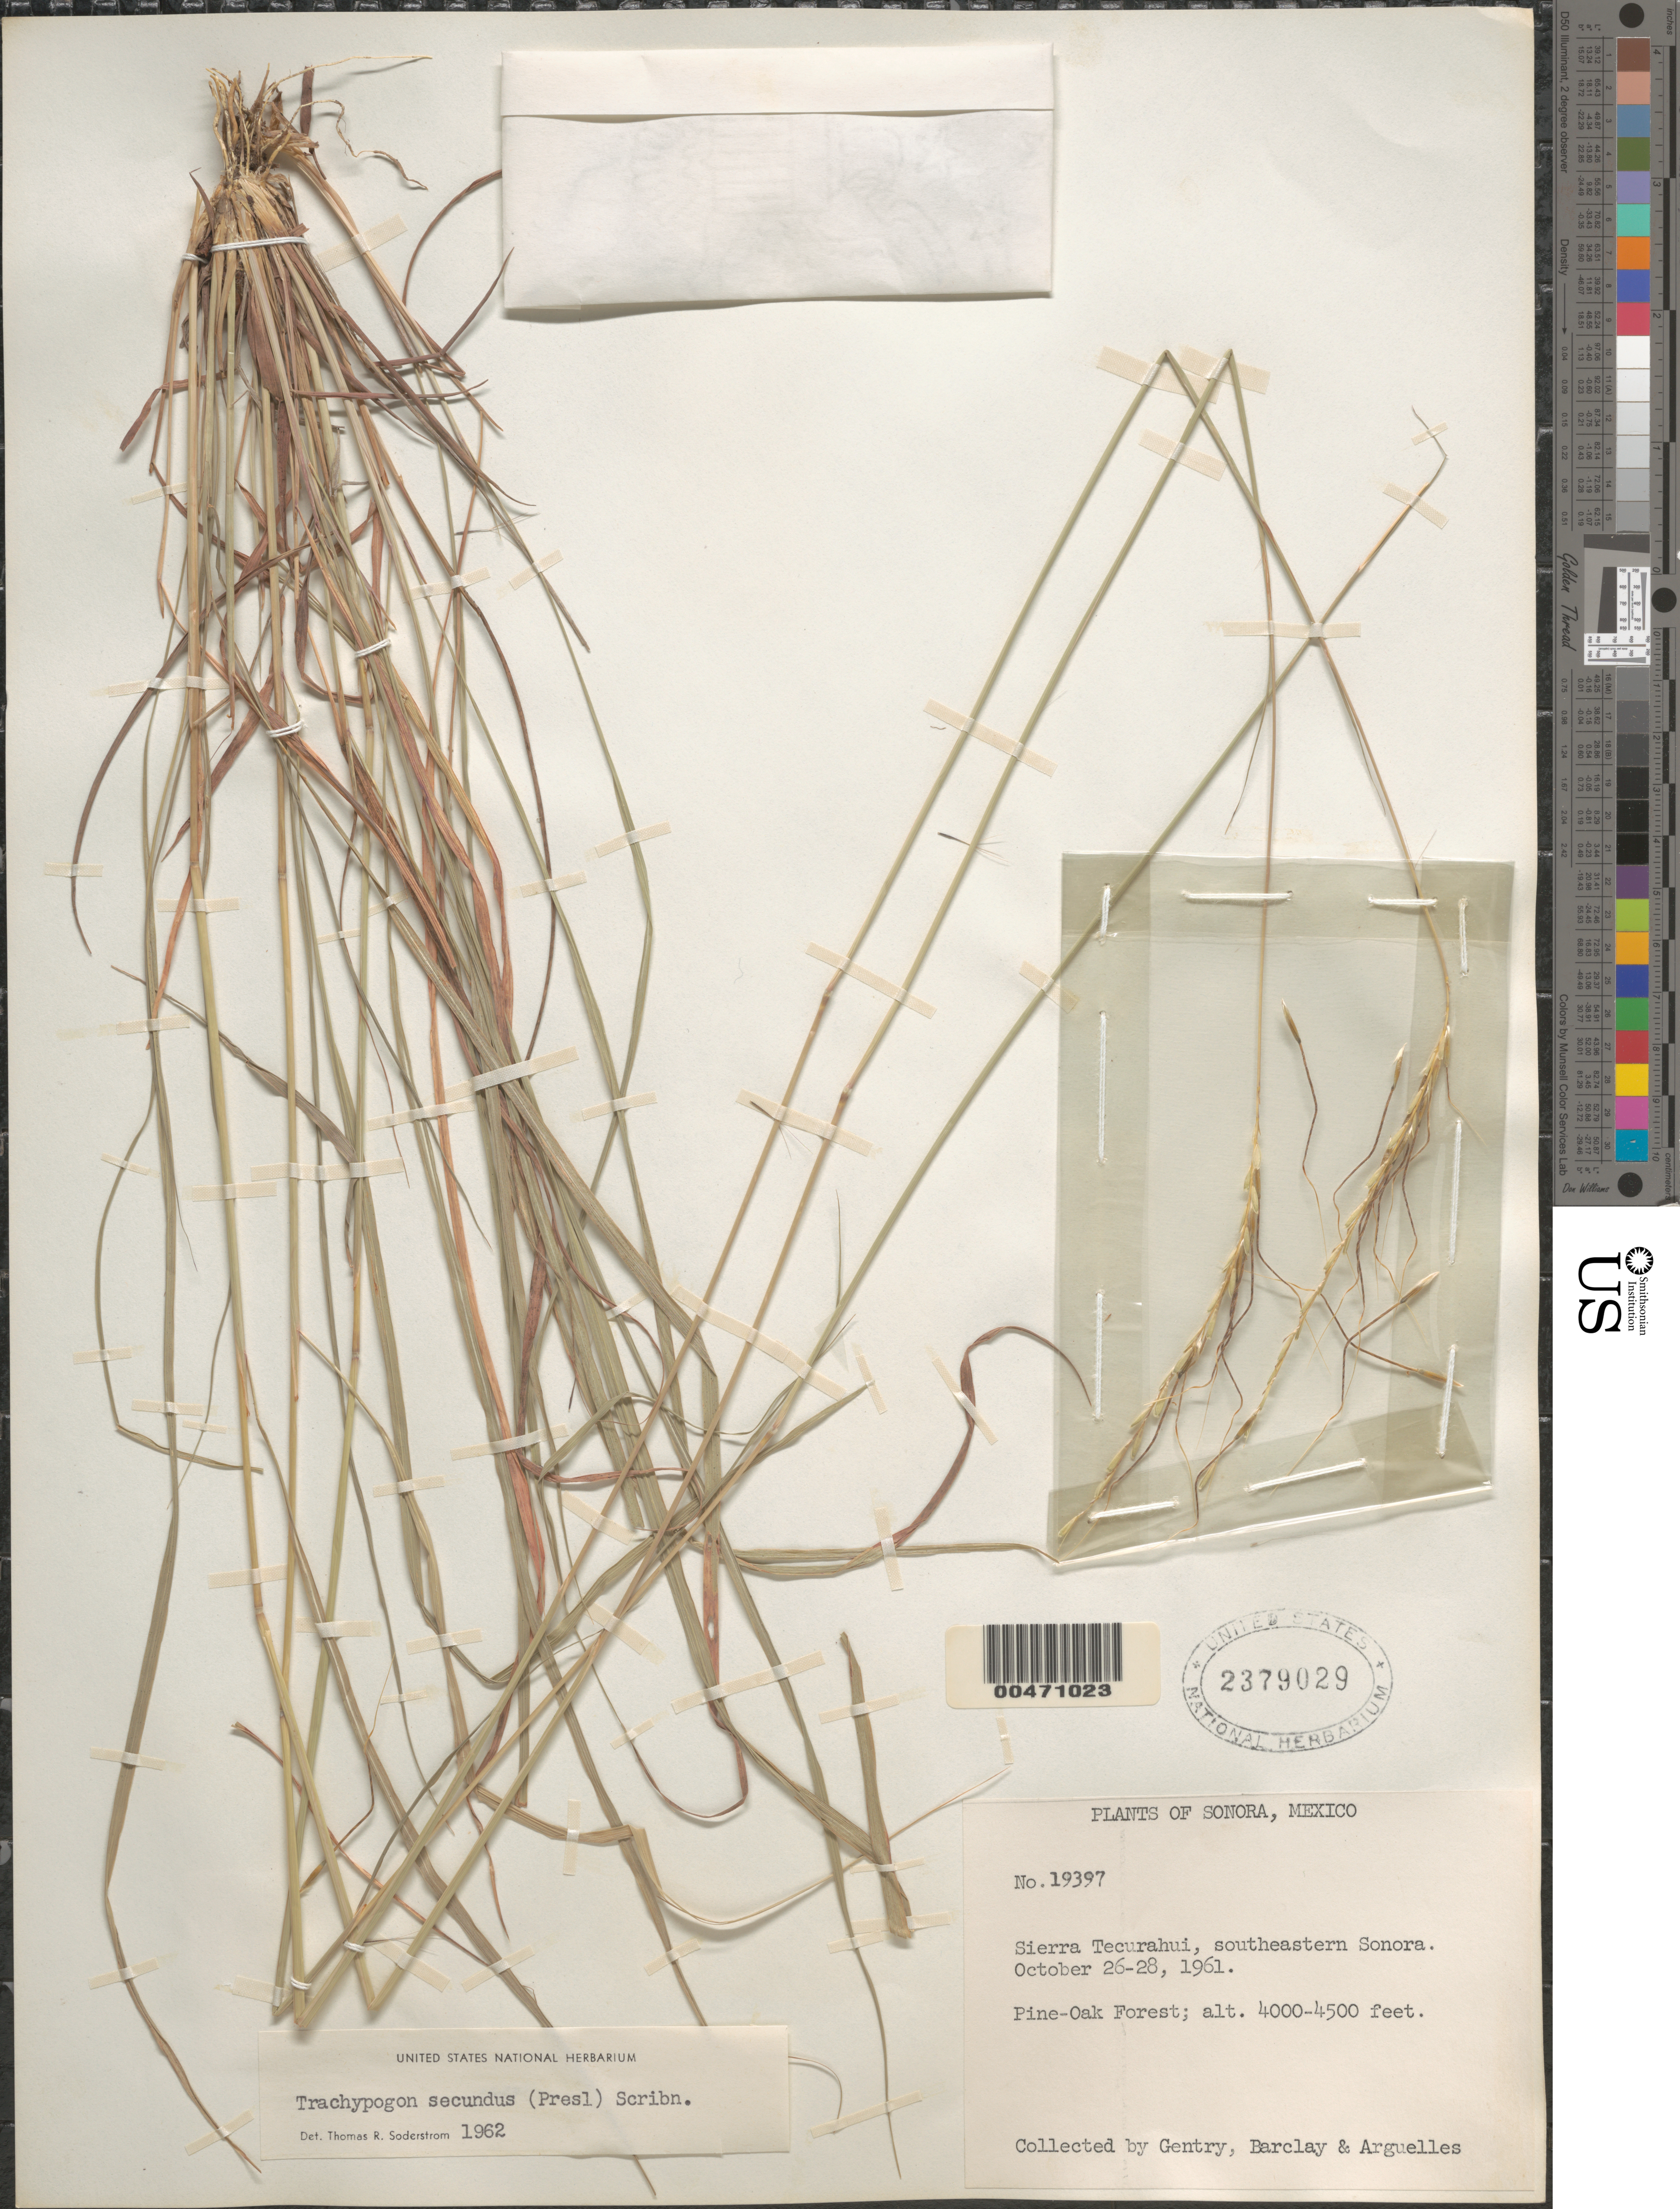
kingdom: Plantae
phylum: Tracheophyta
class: Liliopsida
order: Poales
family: Poaceae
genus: Trachypogon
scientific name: Trachypogon secundus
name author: (J. Presl) Scribn.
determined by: Soderstrom, T. R.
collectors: Gentry, --, A. S. Barclay & J. Arguelles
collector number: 19397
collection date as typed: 26 Oct 1961 to 28 Oct 1961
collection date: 1961-10-26/1961-10-28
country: Mexico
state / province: Sonora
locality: Sierra Tecurahui, SE Sonora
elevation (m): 1219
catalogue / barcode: US 2379029